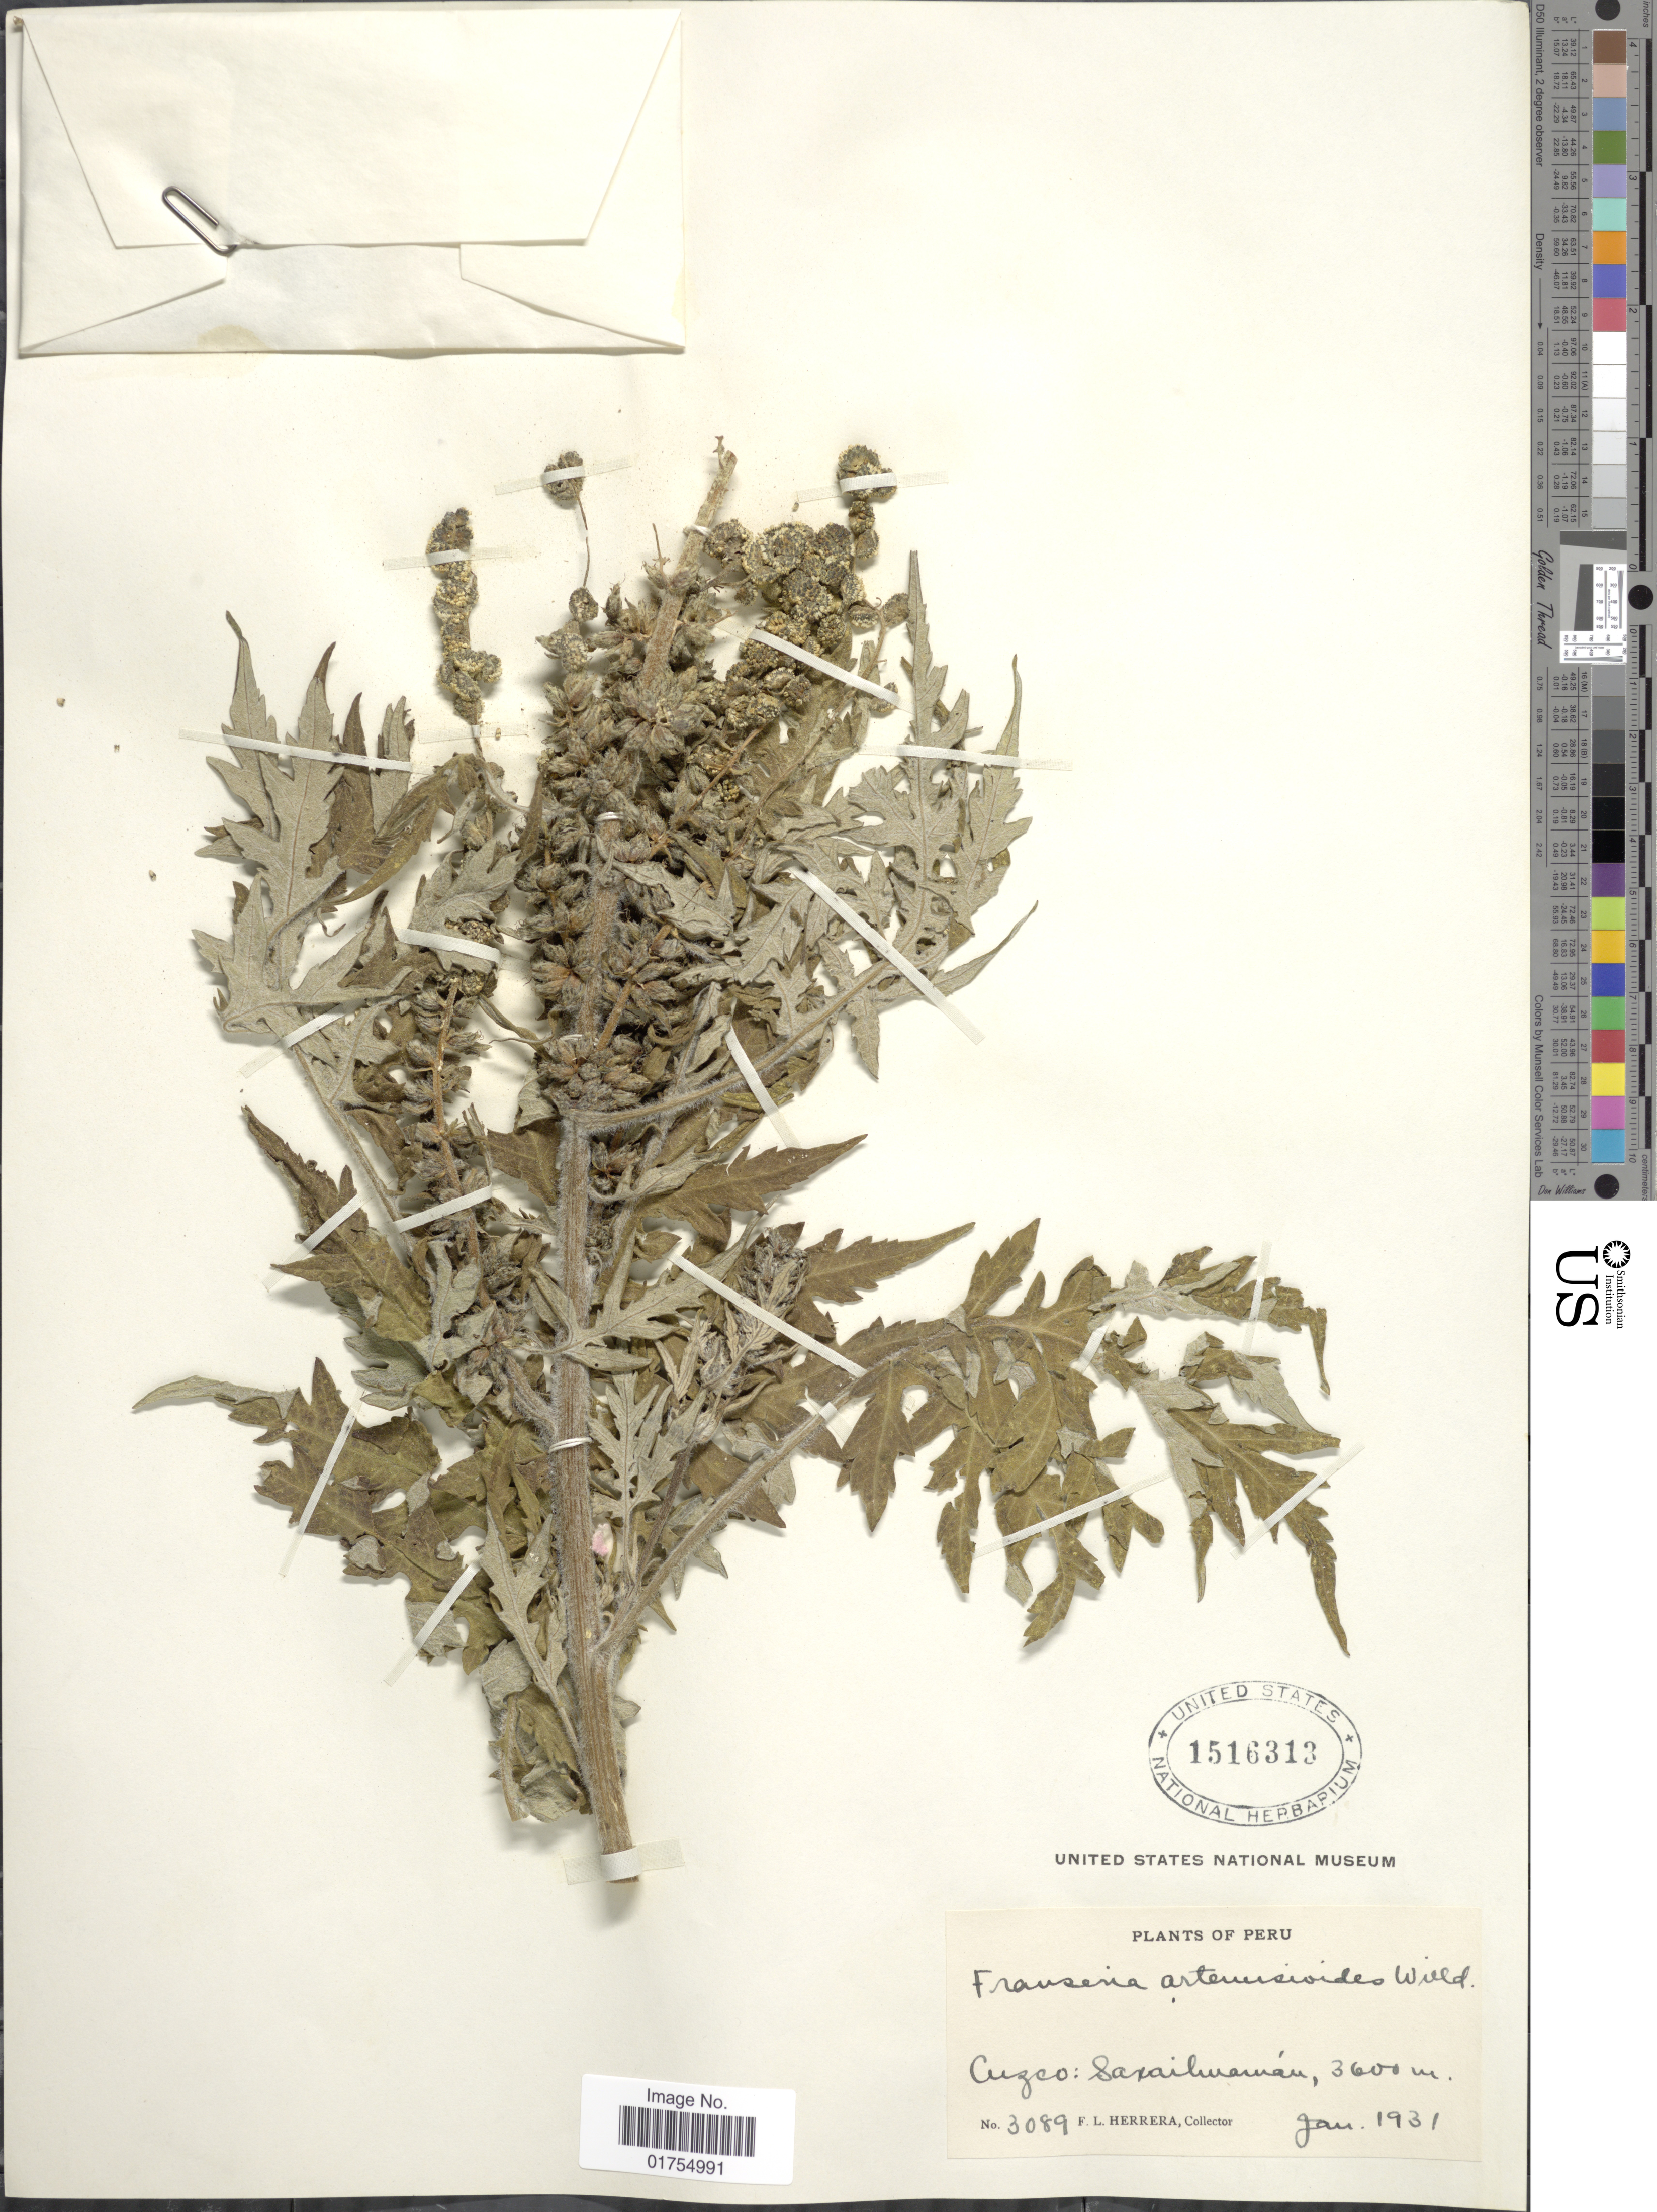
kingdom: Plantae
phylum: Tracheophyta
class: Magnoliopsida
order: Asterales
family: Asteraceae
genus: Franseria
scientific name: Franseria artemisioides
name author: Willd.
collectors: F. L. Herrera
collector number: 3089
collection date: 1931-01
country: Peru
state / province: Cusco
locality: Saxaihuaman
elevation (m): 3600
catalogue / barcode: US 1516313